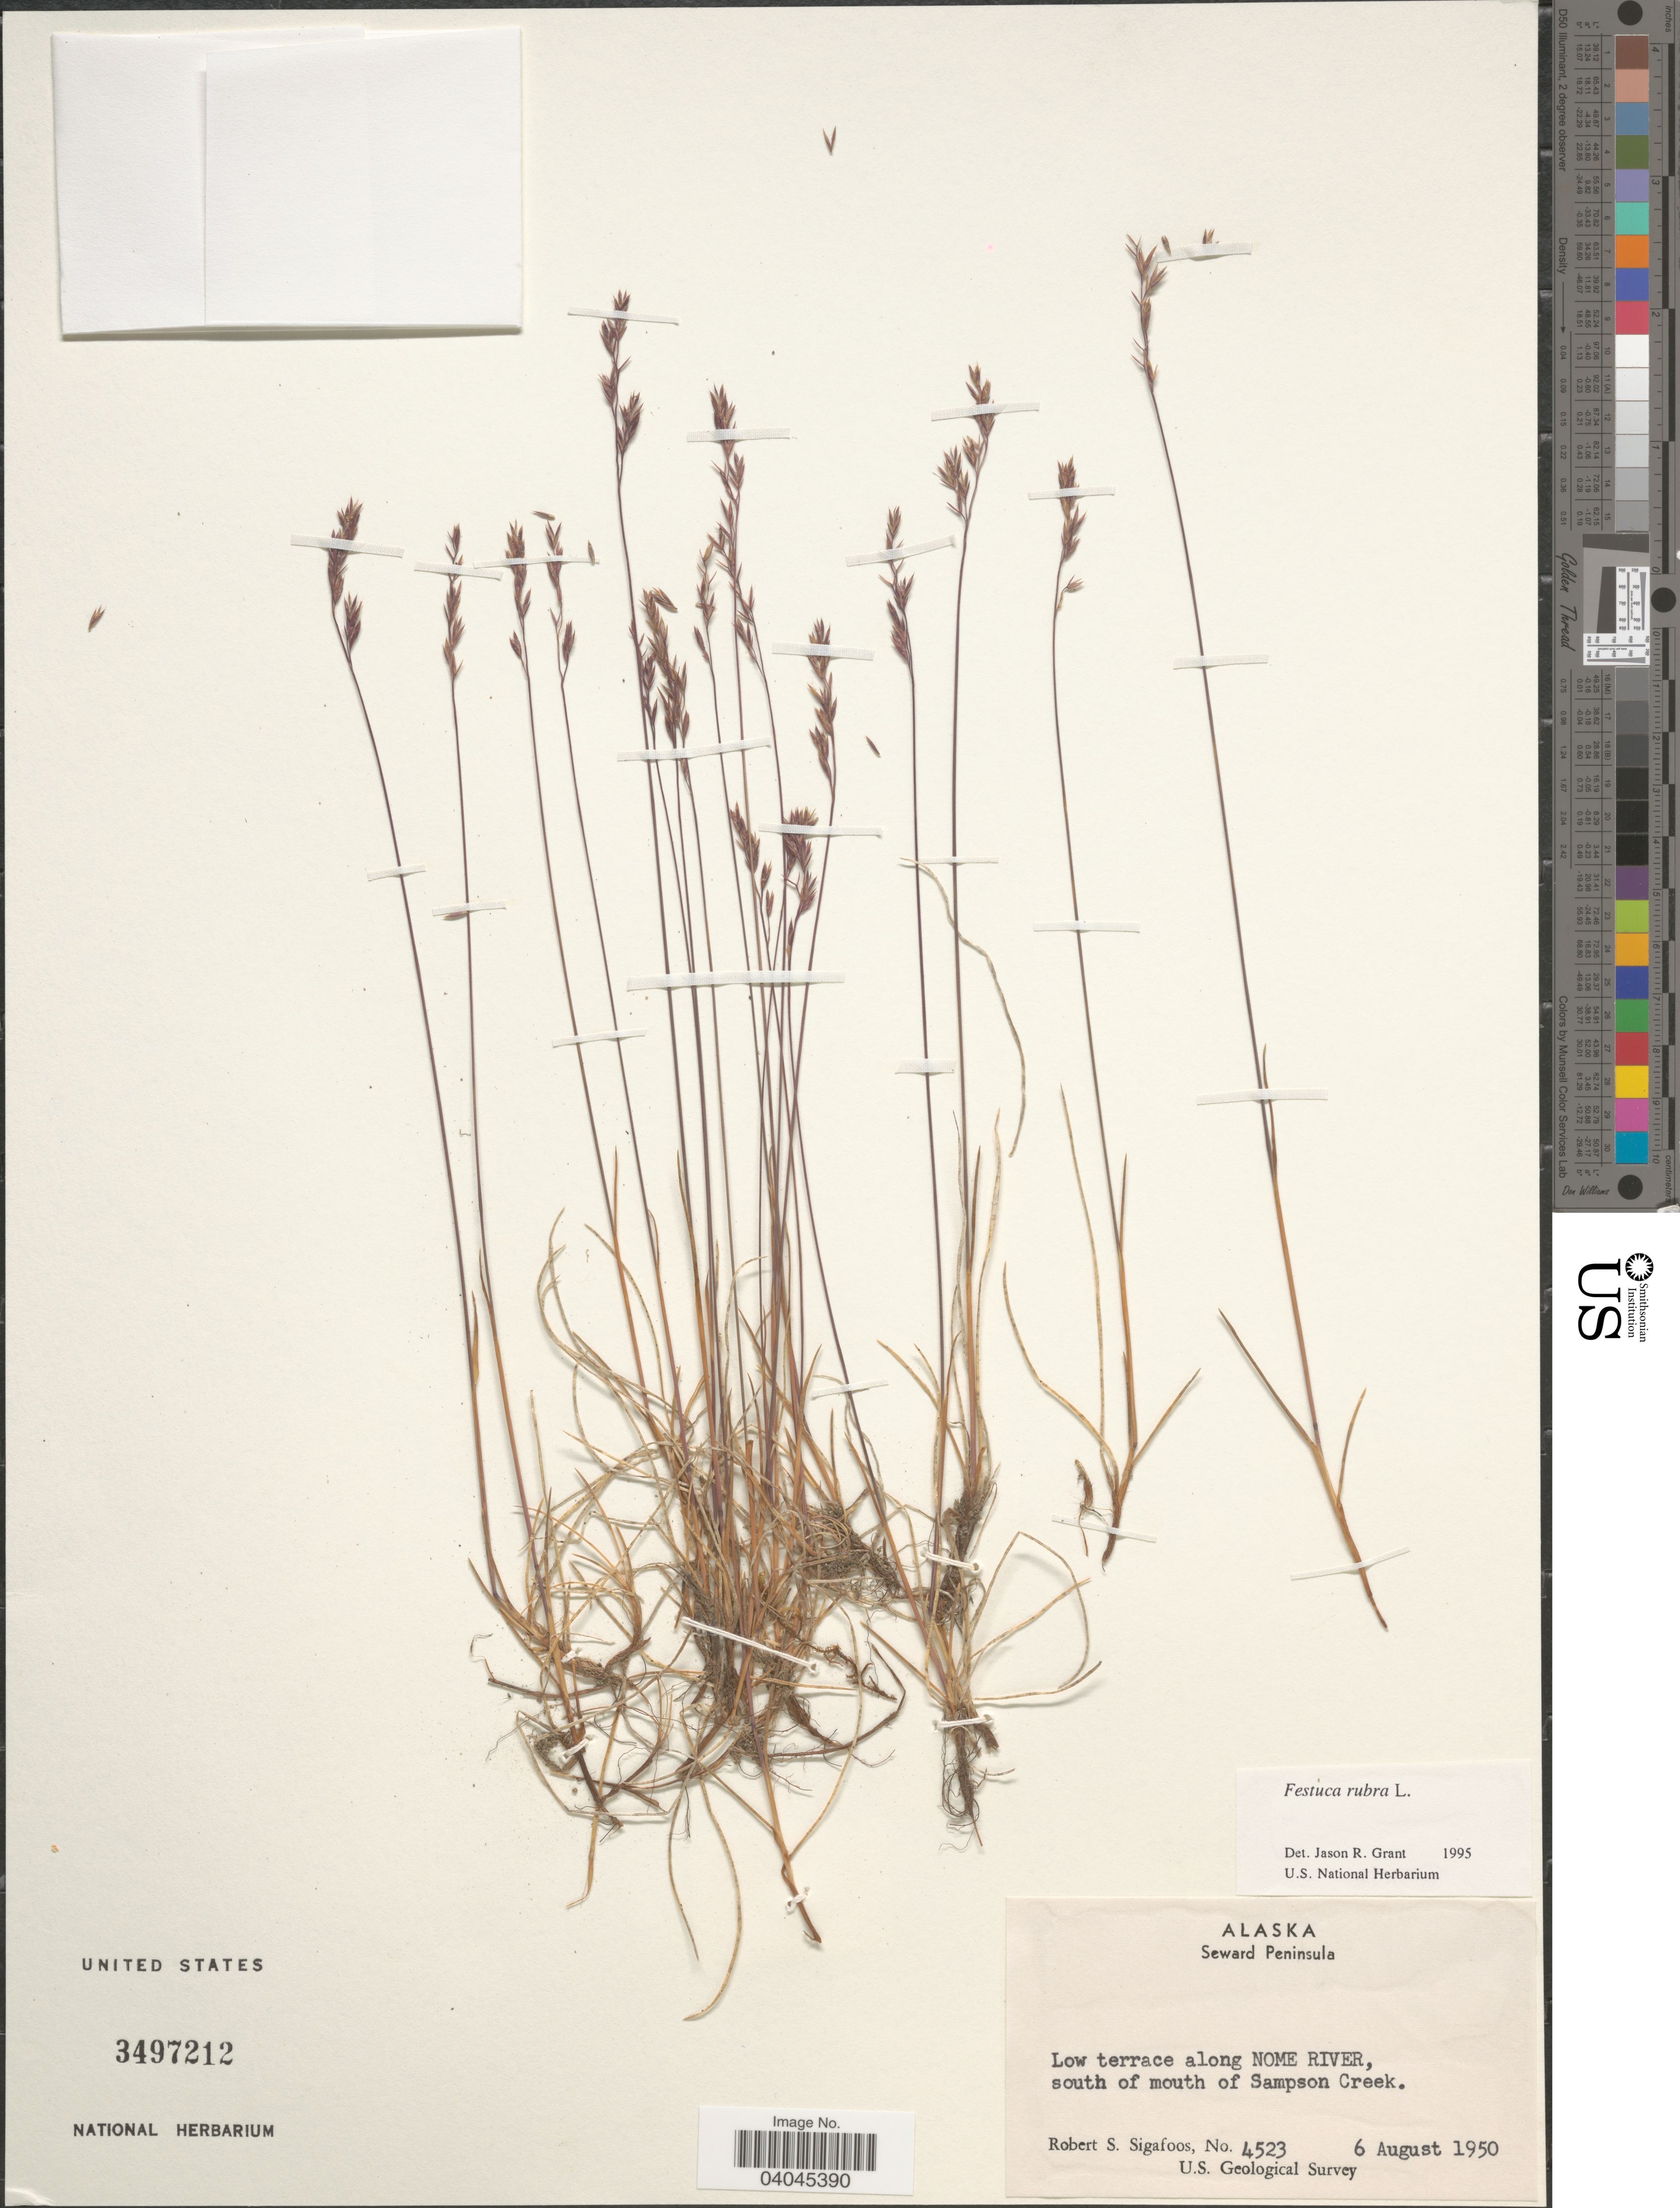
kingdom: Plantae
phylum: Tracheophyta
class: Liliopsida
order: Poales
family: Poaceae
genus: Festuca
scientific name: Festuca rubra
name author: L.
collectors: R. Sigafoos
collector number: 4523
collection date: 1950-08-06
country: United States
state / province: Alaska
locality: Seward Peninsula. Low terrace along Nome River, south of mouth of Sampson Creek.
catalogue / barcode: US 3497212